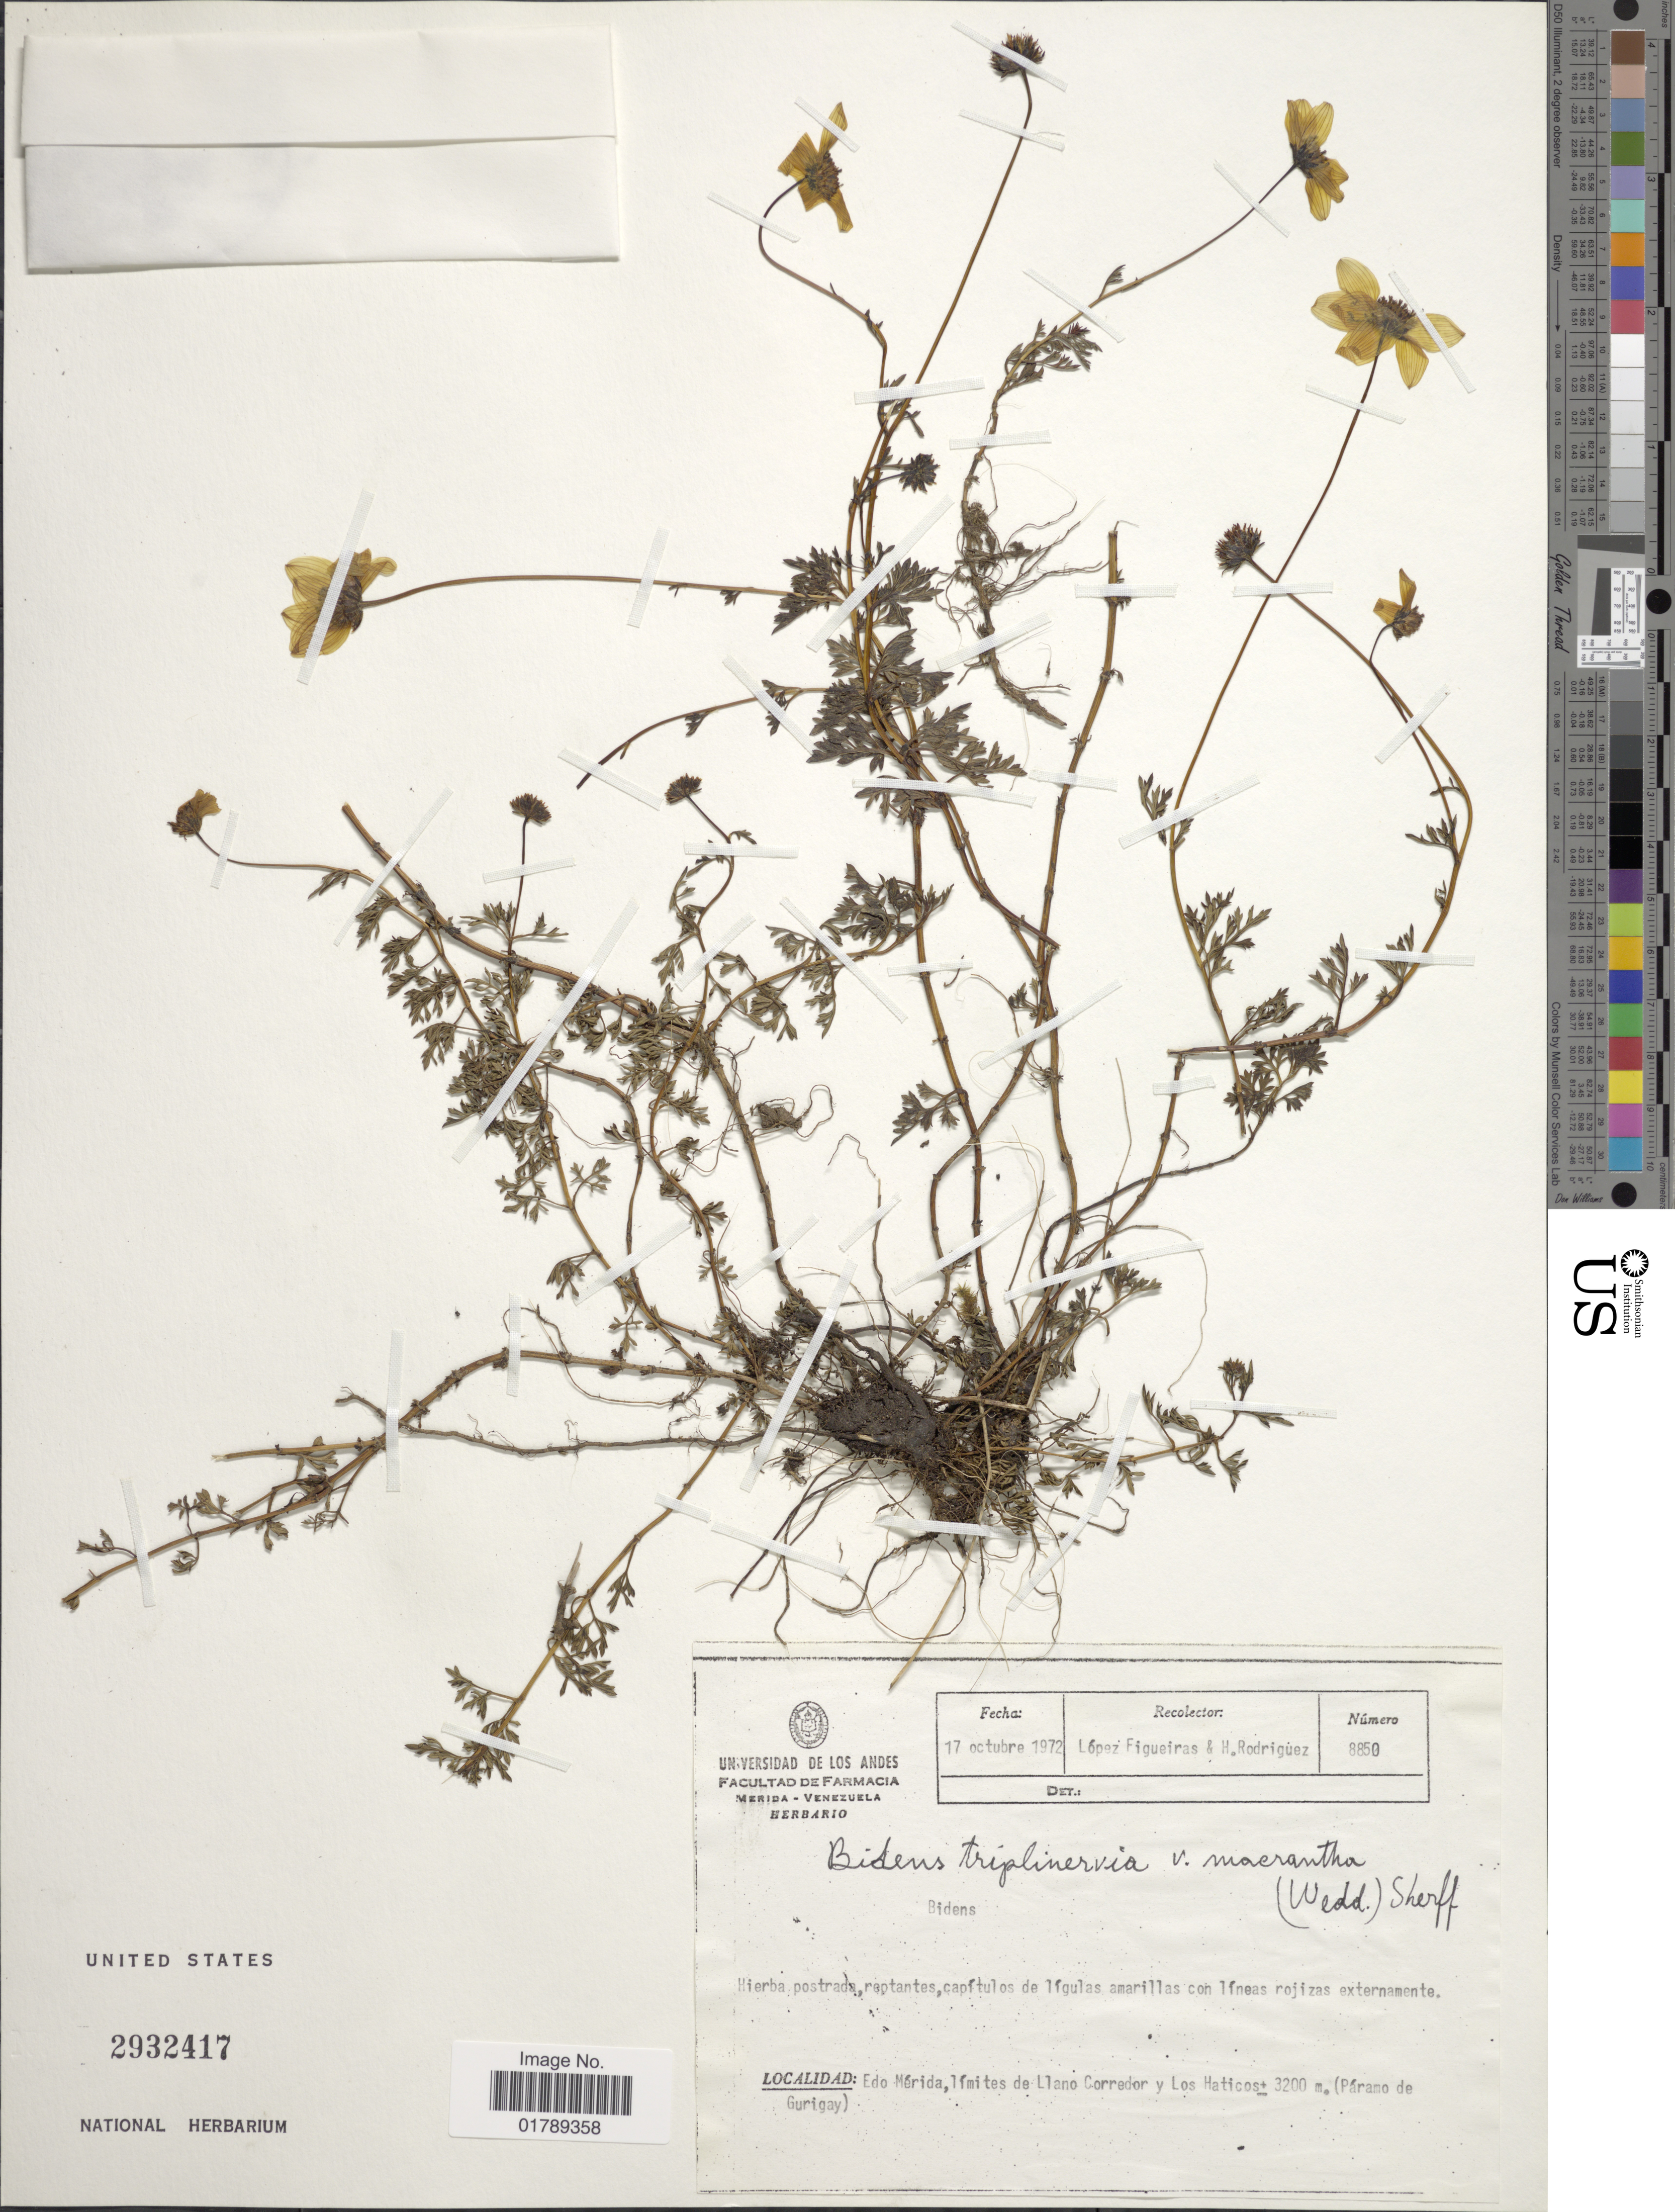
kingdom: Plantae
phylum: Tracheophyta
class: Magnoliopsida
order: Asterales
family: Asteraceae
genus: Bidens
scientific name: Bidens triplinervia var. macrantha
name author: (Wedd.) Sherff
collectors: M. López Figueiras & H. Rodriguez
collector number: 8850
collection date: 1972-10-17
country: Venezuela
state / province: Mérida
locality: Límites de Llano Corredor y Los Haticos (Páramo de Gurigay)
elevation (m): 3200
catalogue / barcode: US 2932417